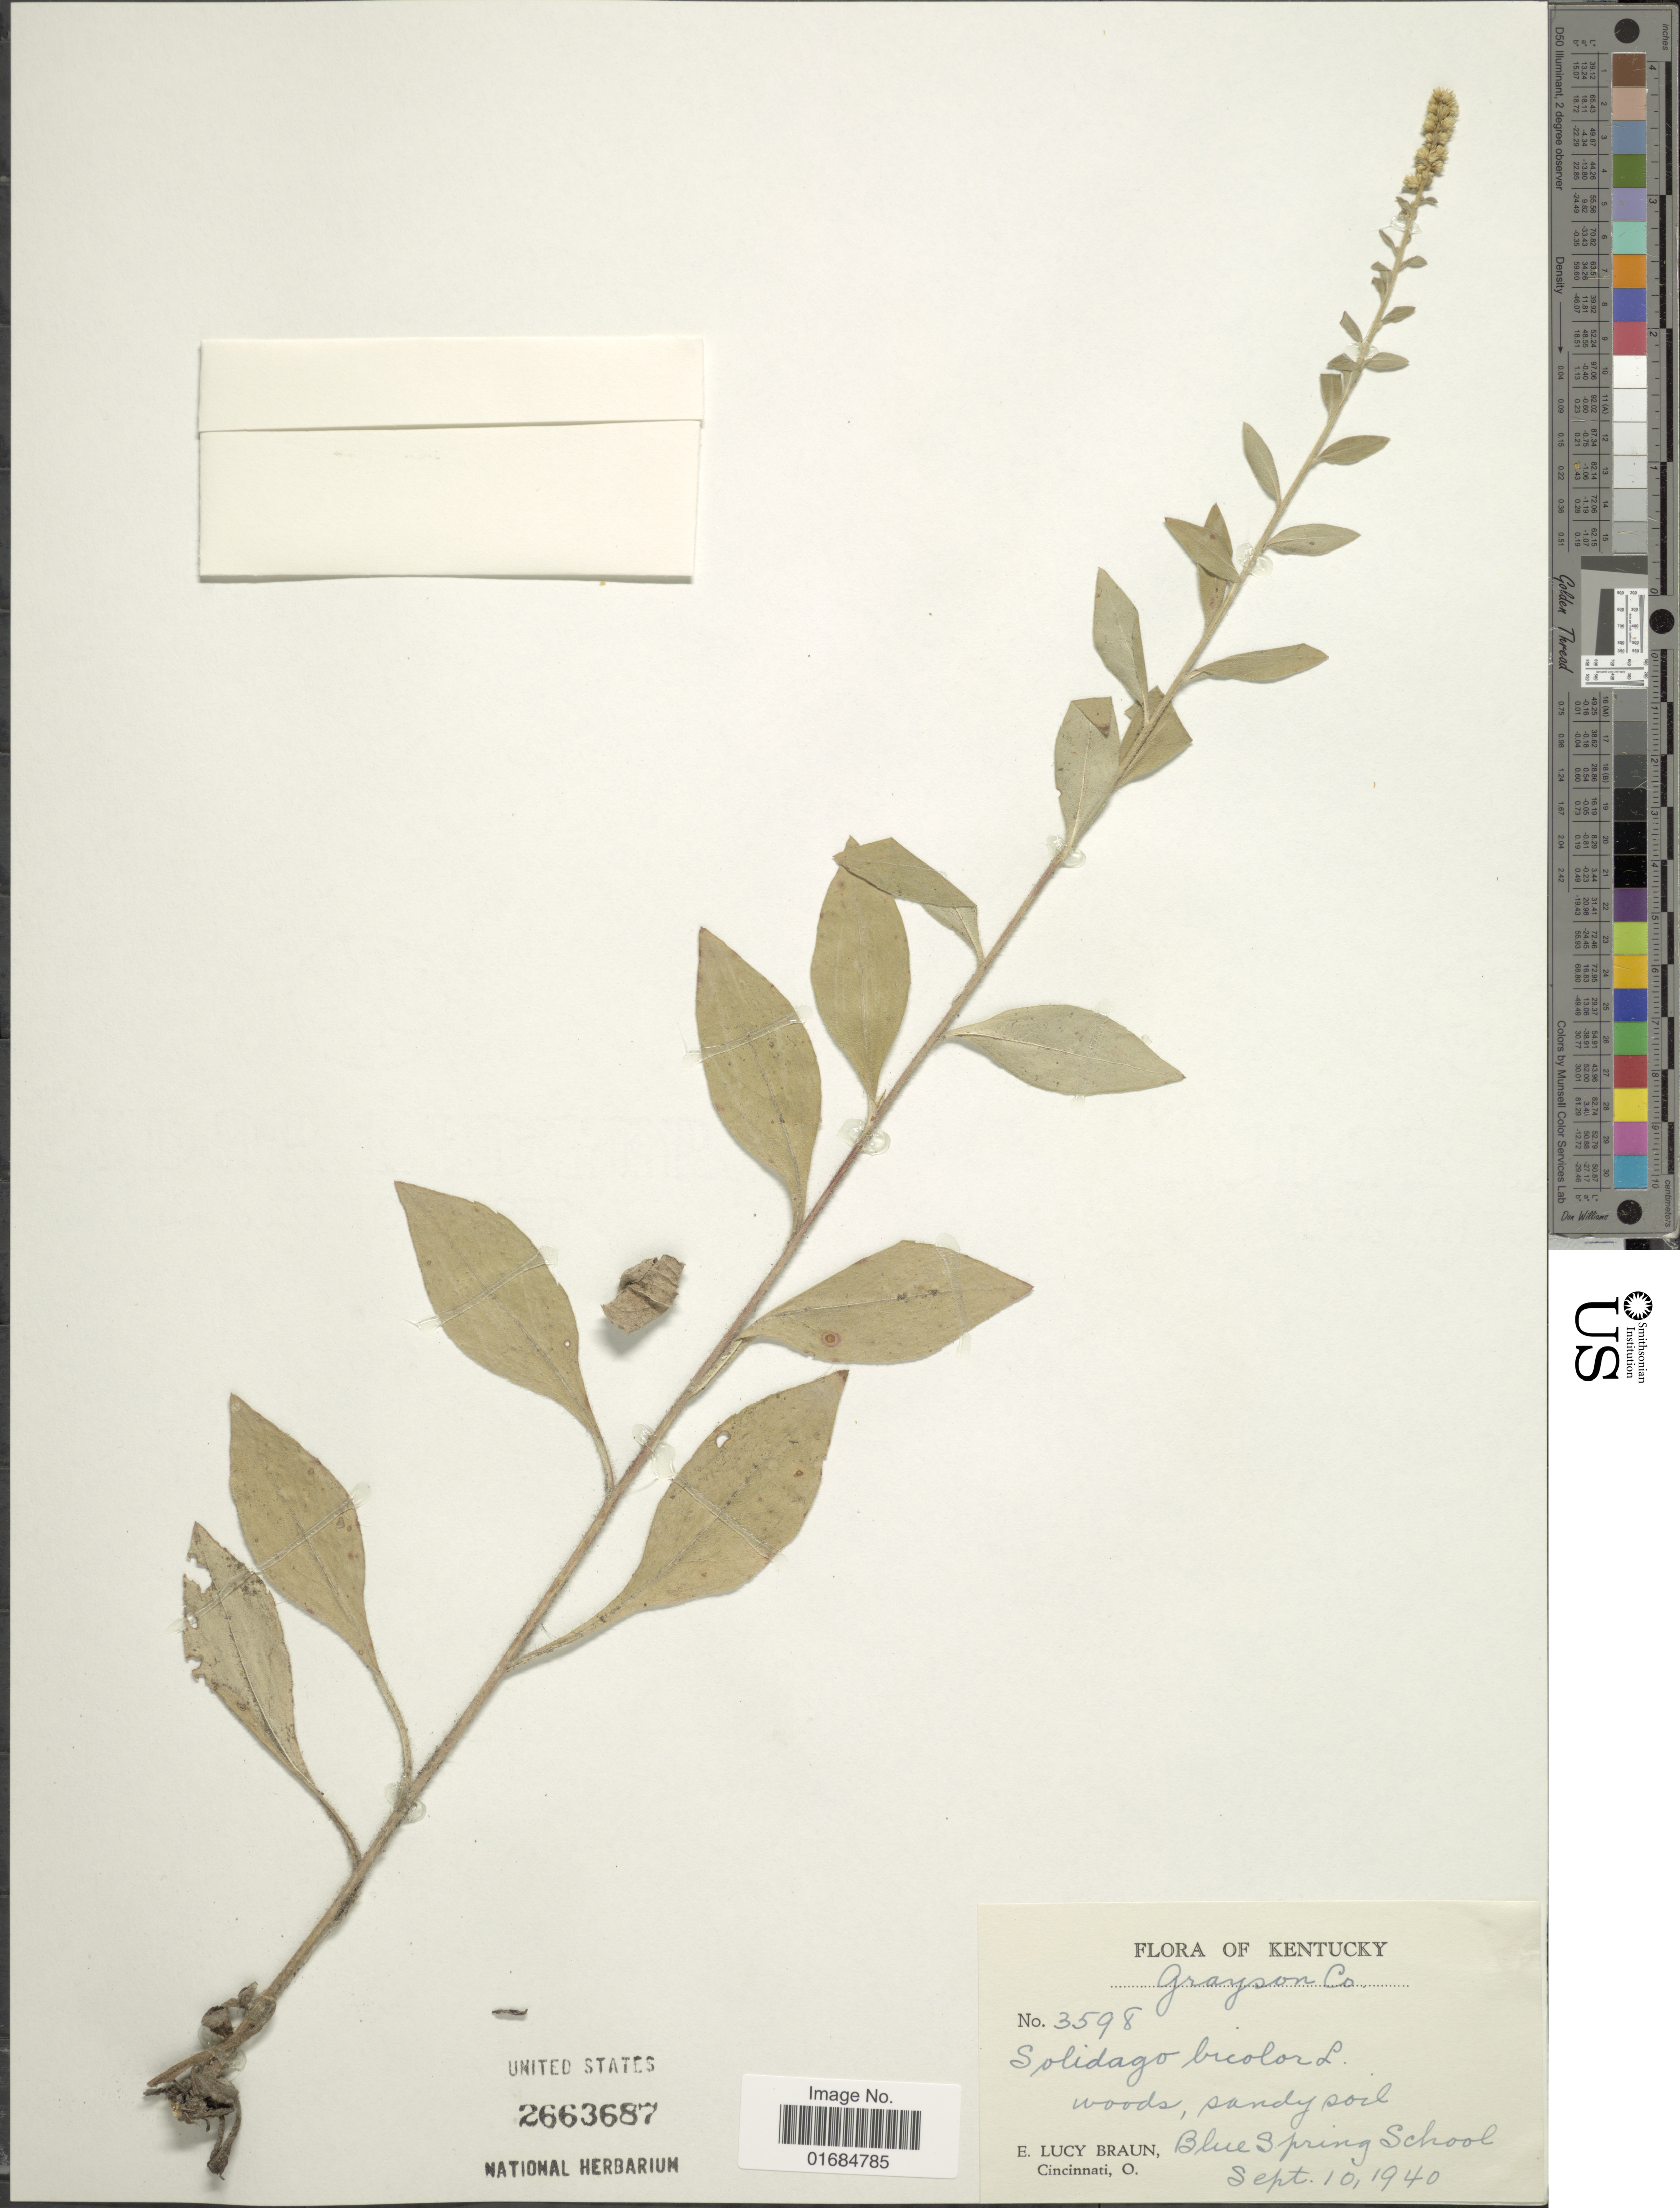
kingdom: Plantae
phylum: Tracheophyta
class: Magnoliopsida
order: Asterales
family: Asteraceae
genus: Solidago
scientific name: Solidago bicolor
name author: L.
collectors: E. L. Braun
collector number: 3598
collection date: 1940-09-10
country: United States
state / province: Kentucky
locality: Kentucky, Grayson Co, Blue Springs School.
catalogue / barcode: US 2663687